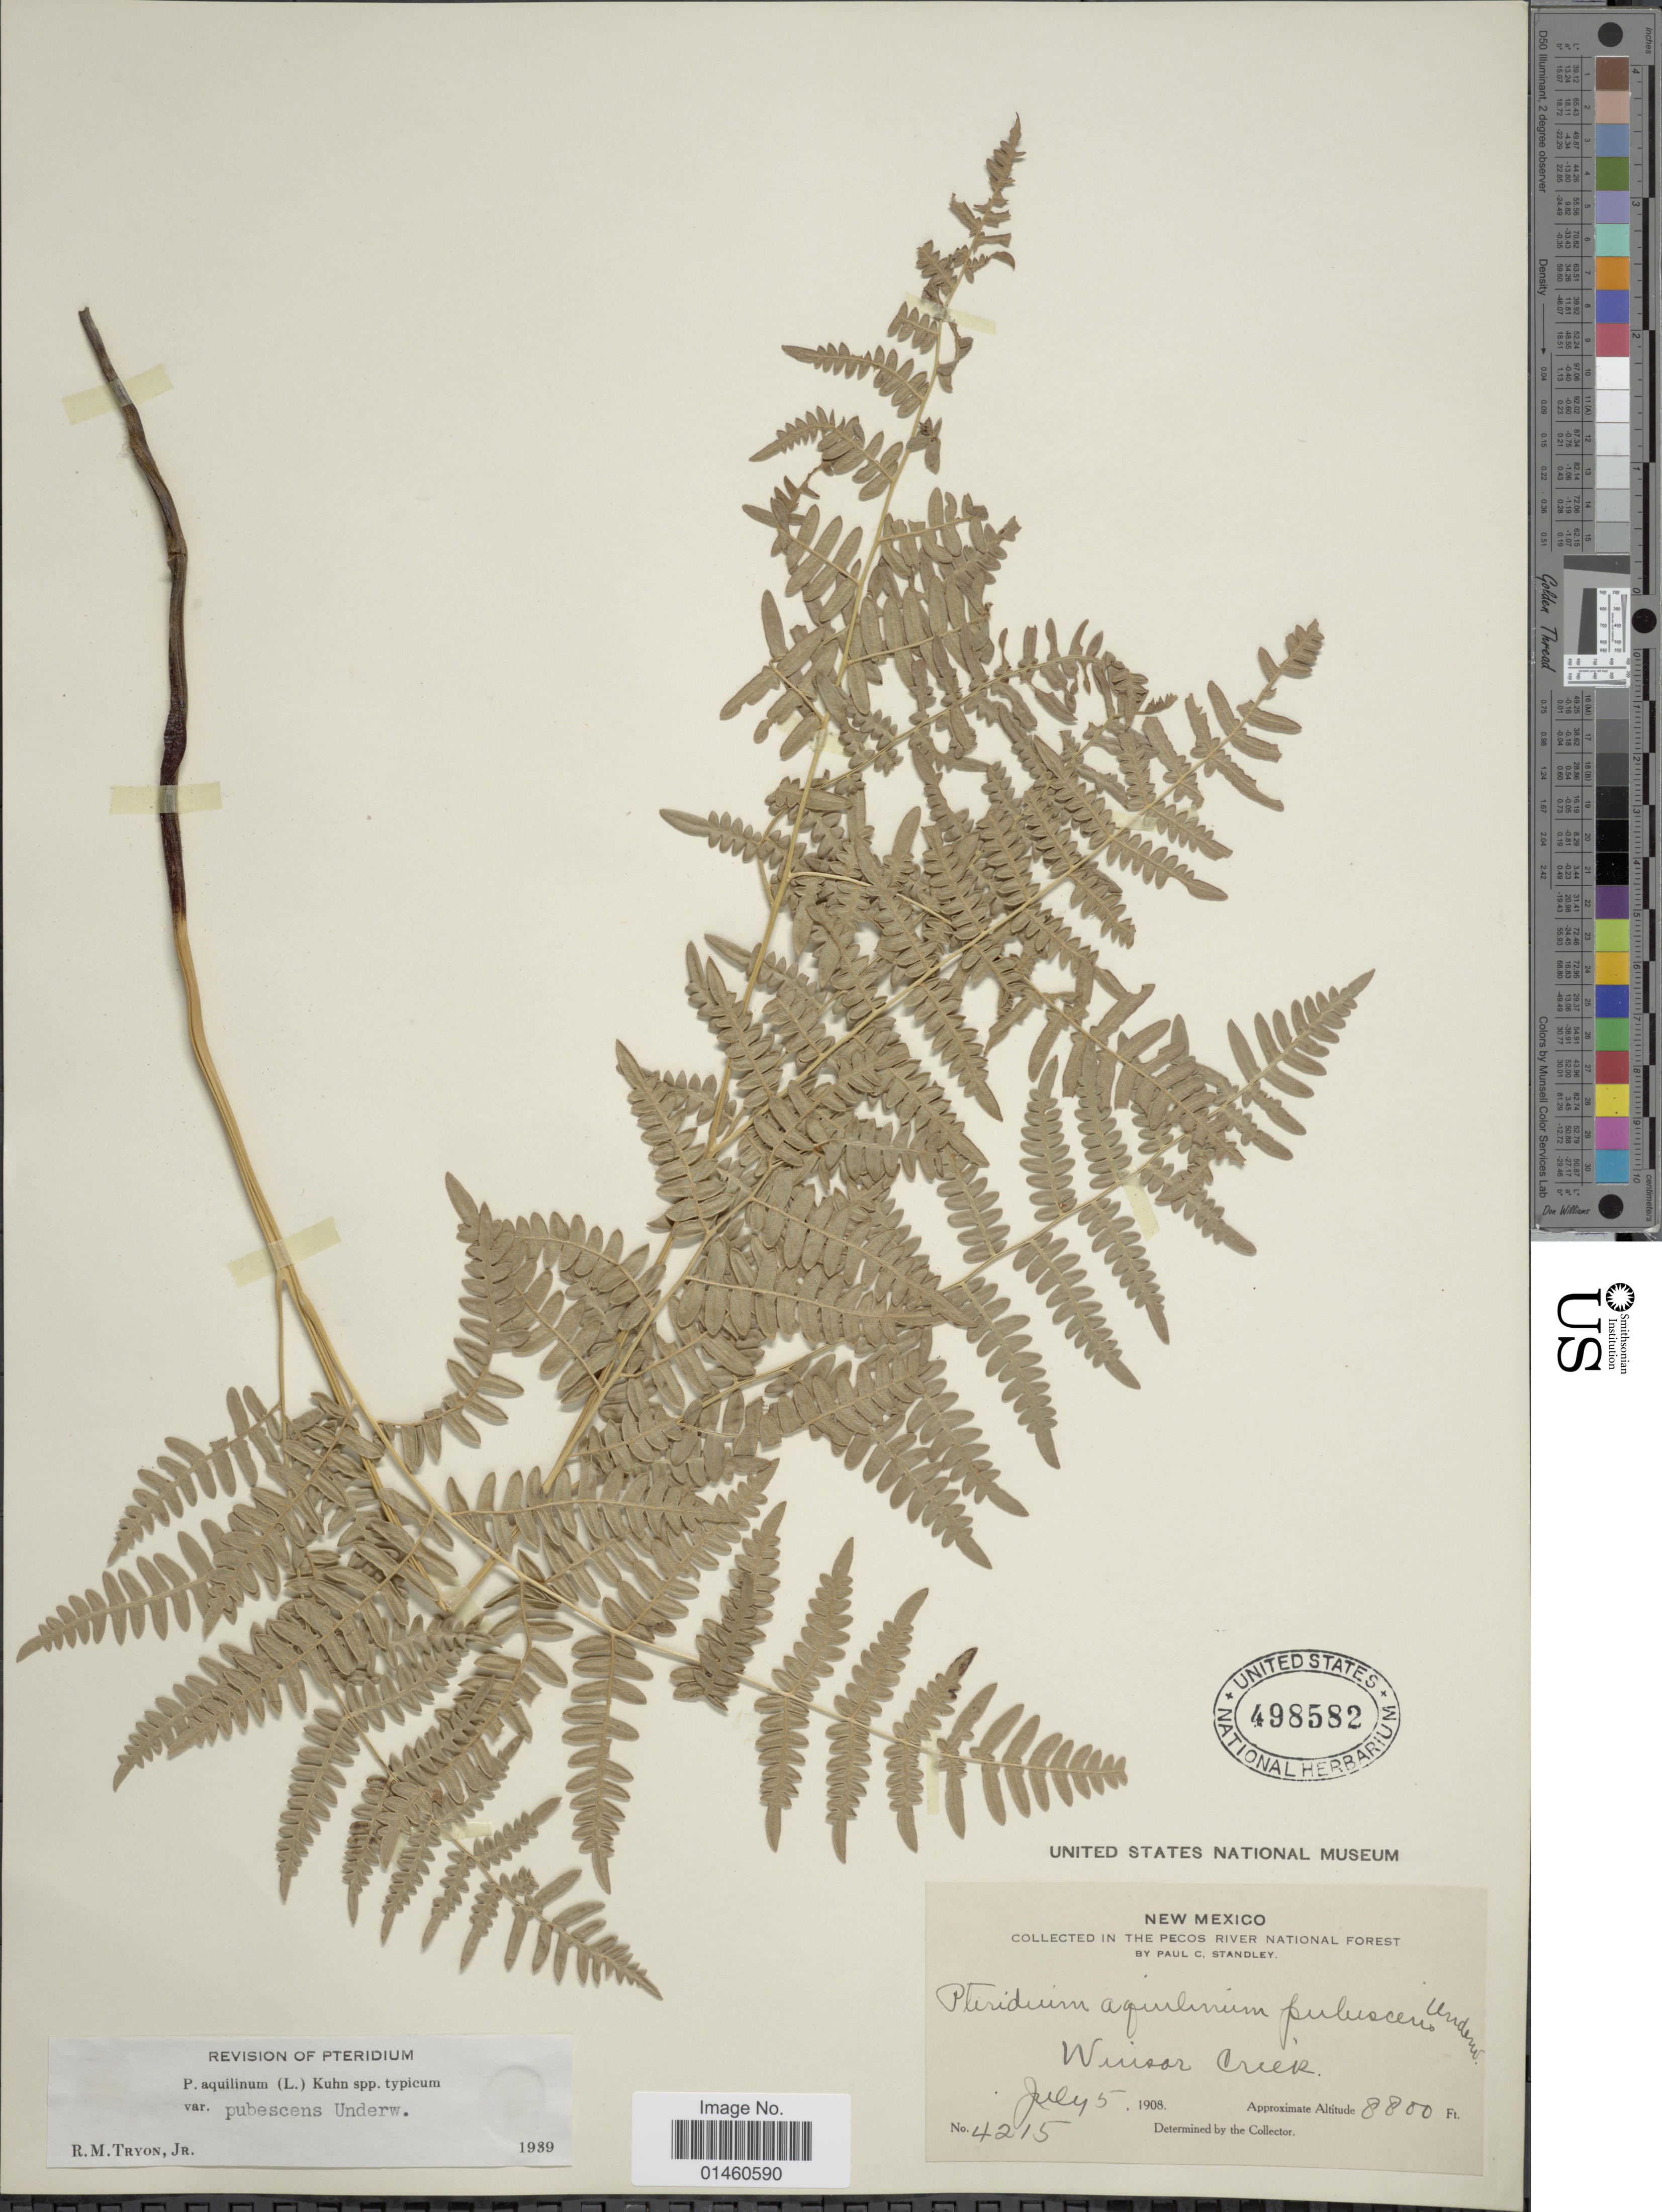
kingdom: Plantae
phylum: Tracheophyta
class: Polypodiopsida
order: Polypodiales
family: Dennstaedtiaceae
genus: Pteridium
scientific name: Pteridium pubescens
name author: (Underw.) Christenh.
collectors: P. C. Standley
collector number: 4215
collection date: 1908-07-05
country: United States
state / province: New Mexico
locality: The Pecos River National Forest, Winsor Creek.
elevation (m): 2682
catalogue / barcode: US 498582